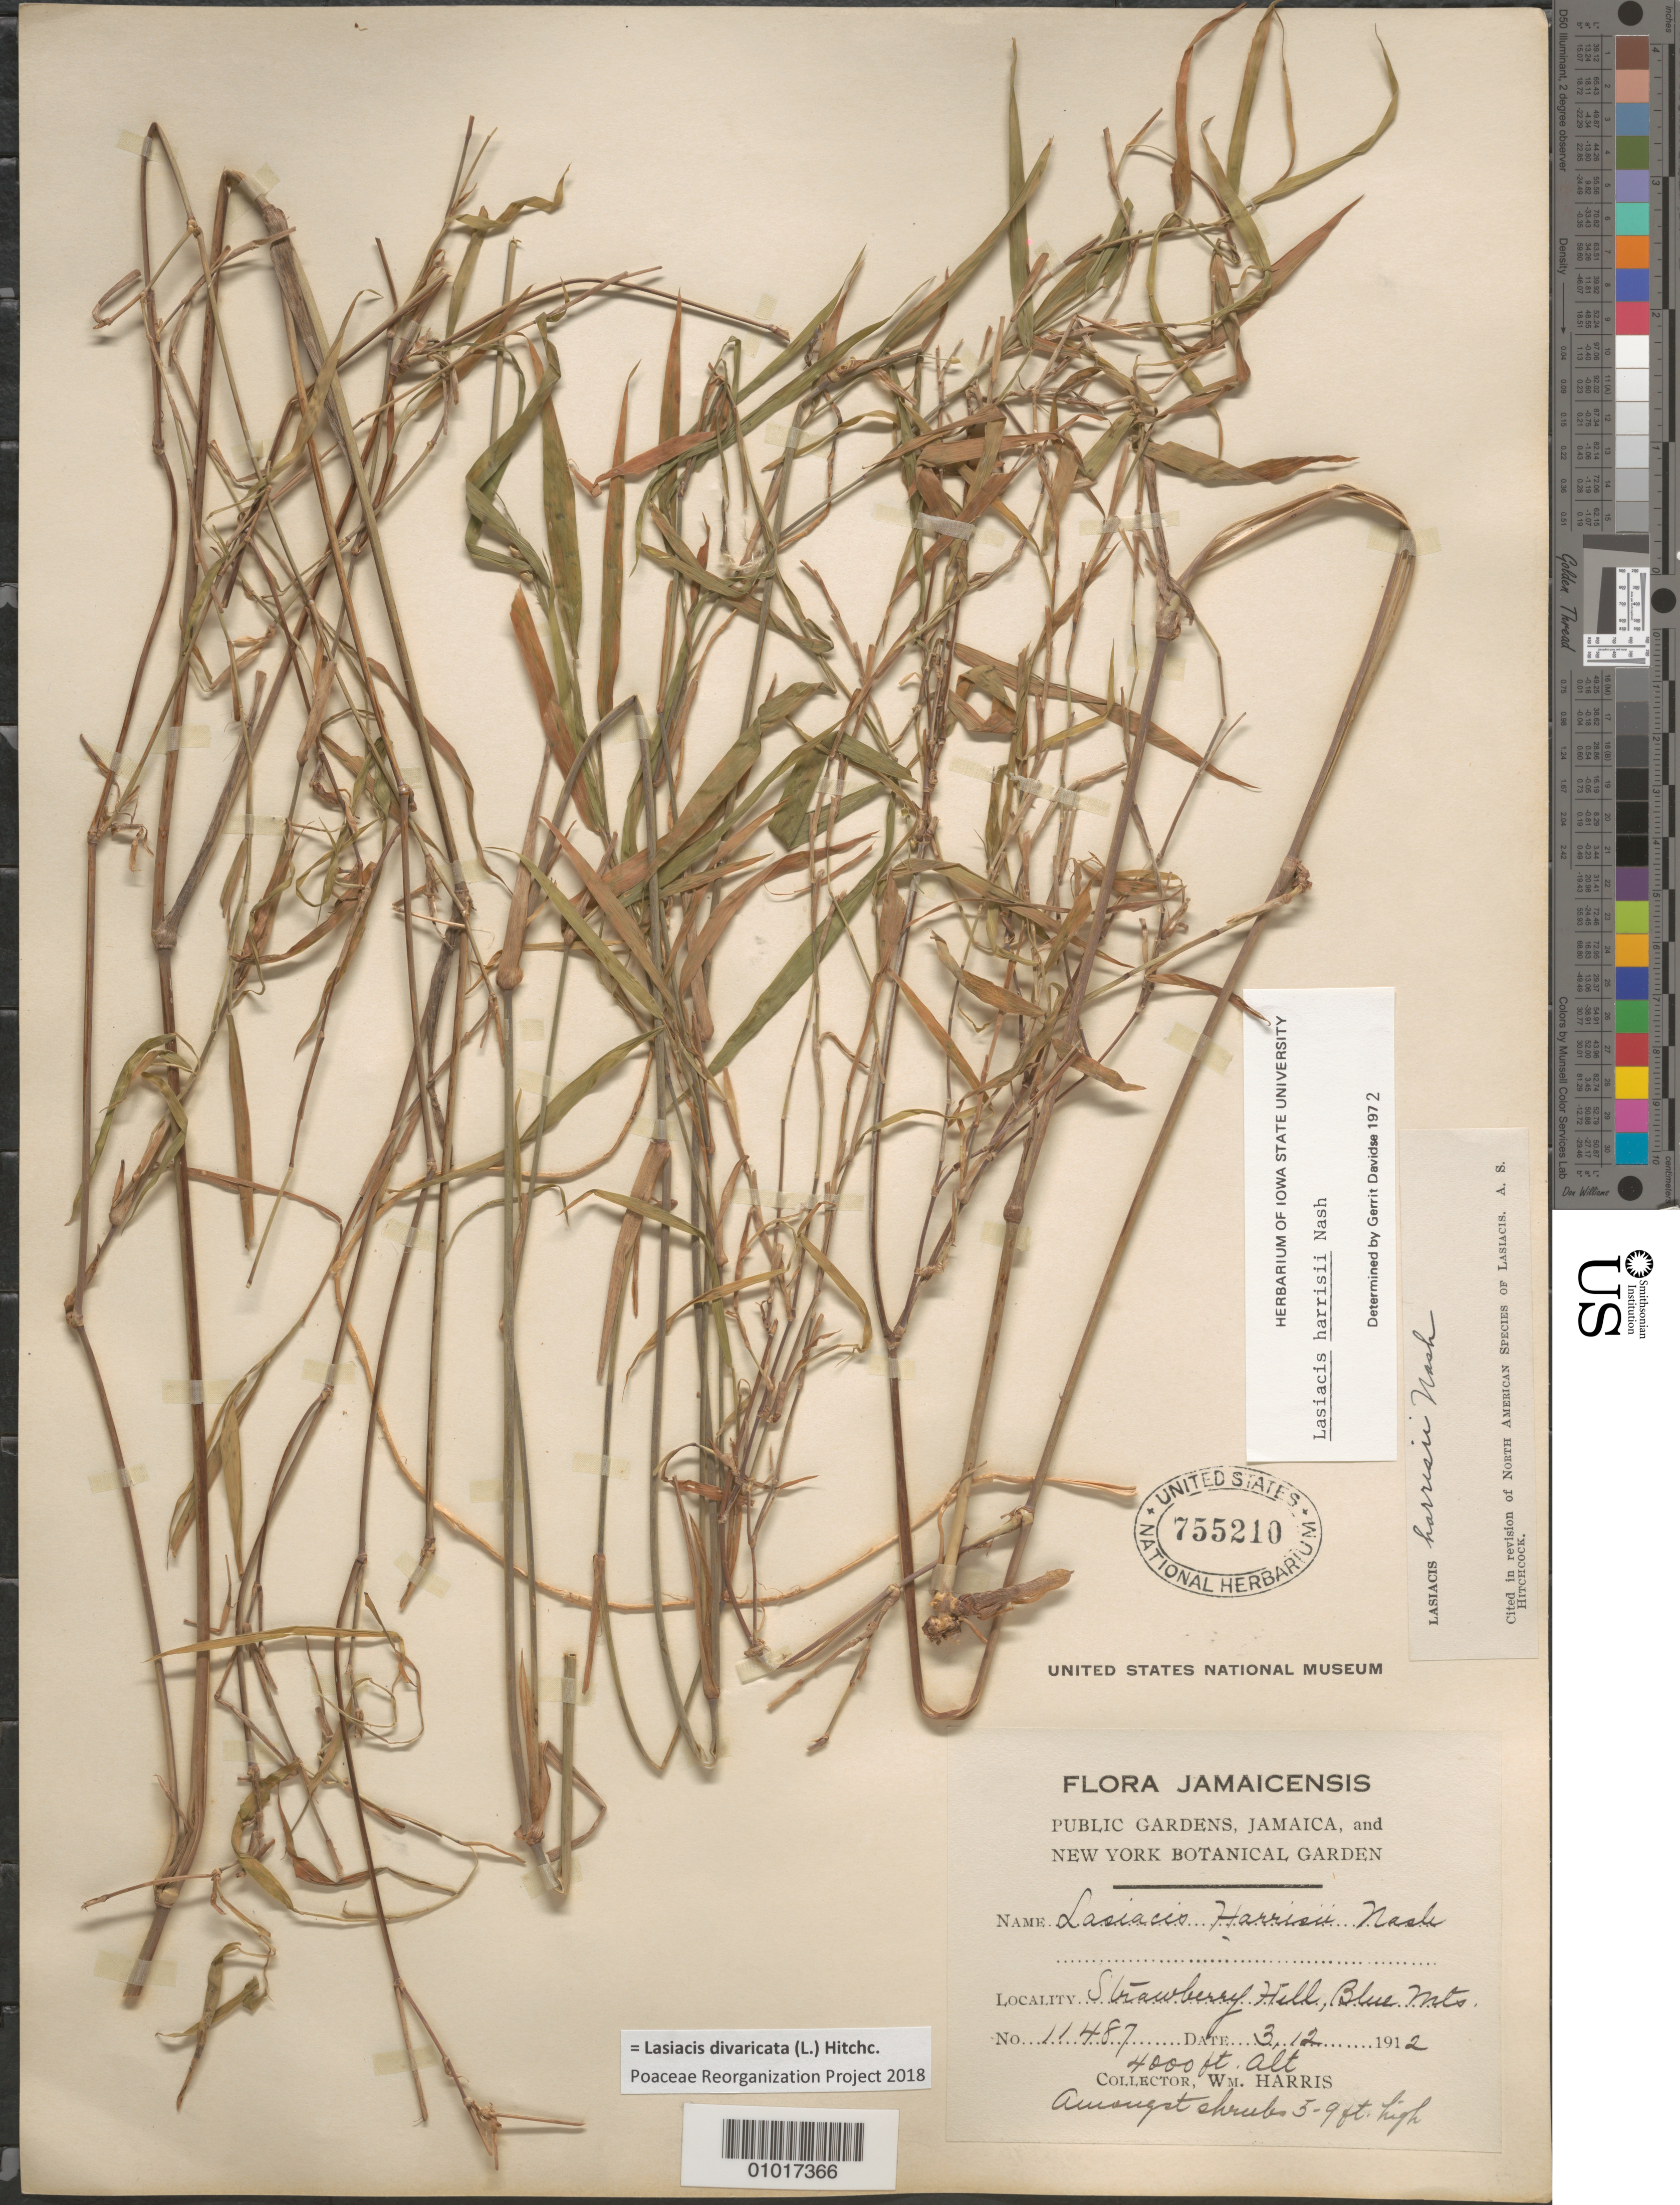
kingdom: Plantae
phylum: Tracheophyta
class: Liliopsida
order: Poales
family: Poaceae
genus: Lasiacis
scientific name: Lasiacis harrisii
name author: Nash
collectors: W. H. Harris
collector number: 11487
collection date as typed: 03 Dec 1912 or 12 Mar 1912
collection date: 1912-03-12 or 1912-12-03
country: Jamaica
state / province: Saint Andrew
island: Jamaica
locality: Strwberry Hill, Blue Mountains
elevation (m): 1219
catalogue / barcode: US 755210